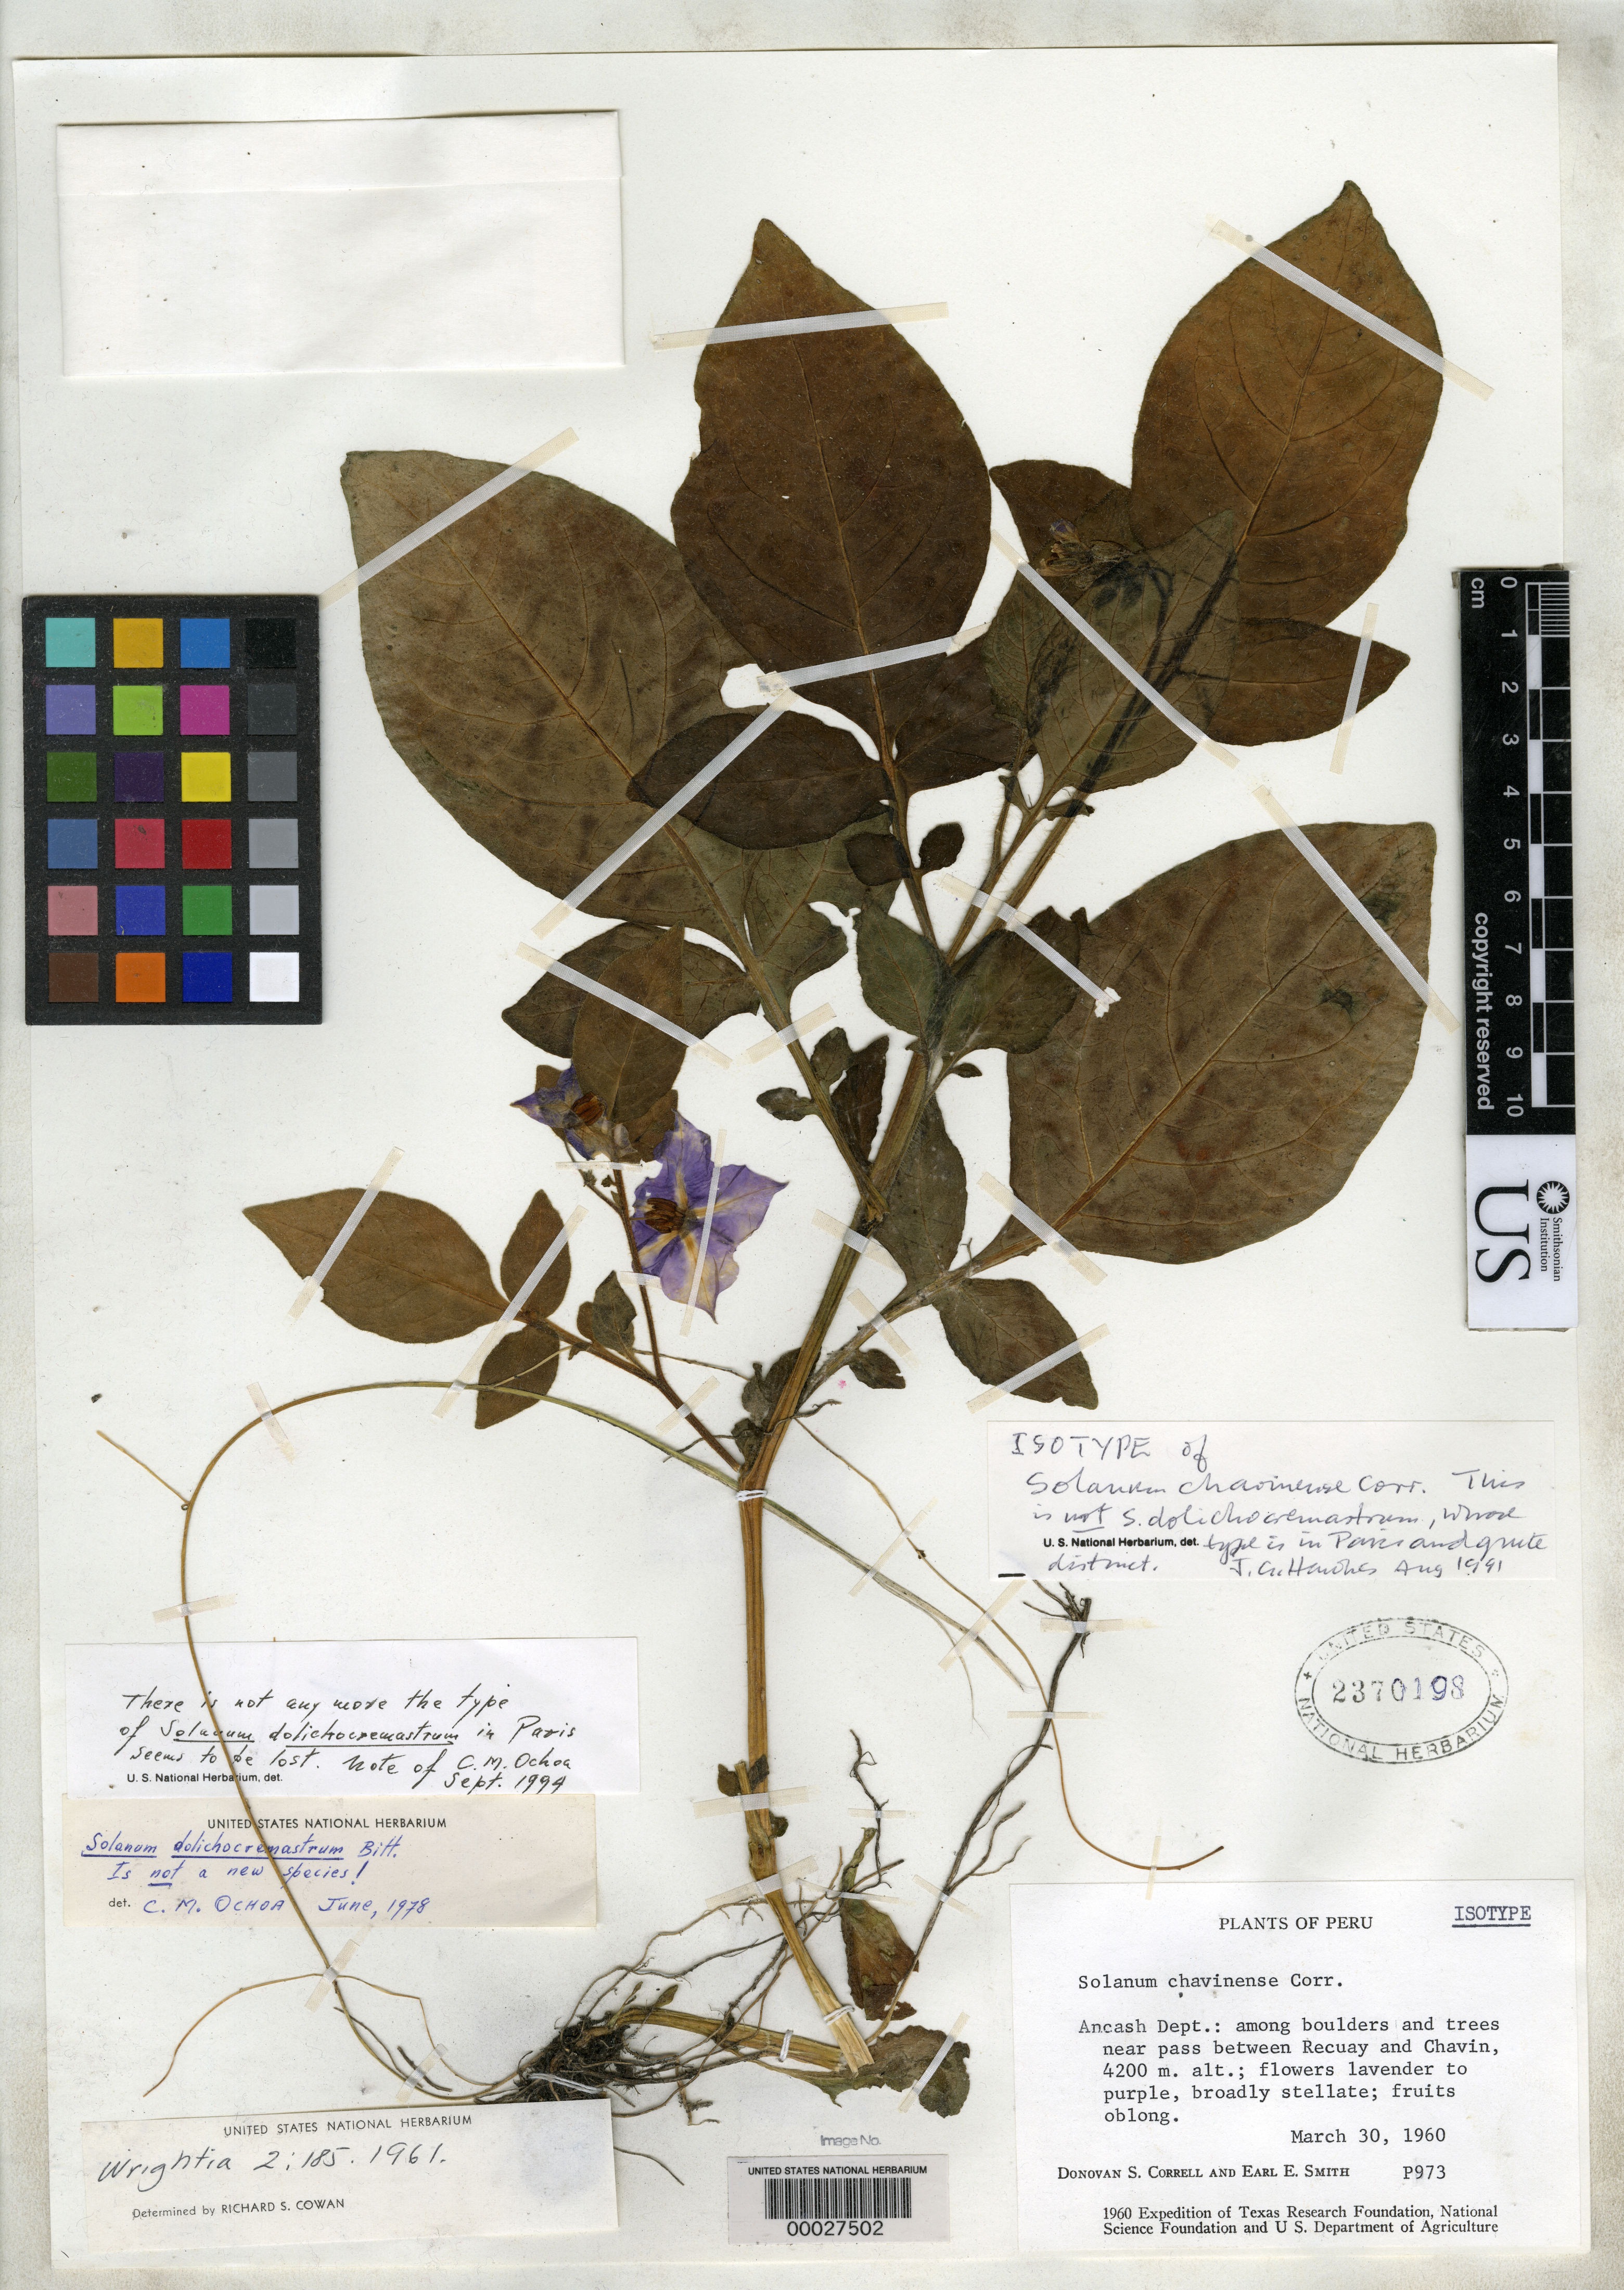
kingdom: Plantae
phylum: Tracheophyta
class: Magnoliopsida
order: Solanales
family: Solanaceae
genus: Solanum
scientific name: Solanum chavinense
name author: Correll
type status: Isotype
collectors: D. S. Correll & E. E. Smith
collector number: P 973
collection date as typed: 30 Mar 1960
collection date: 1960-03-30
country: Peru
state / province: Ancash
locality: between Recuay and Chavín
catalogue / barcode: US 2370198